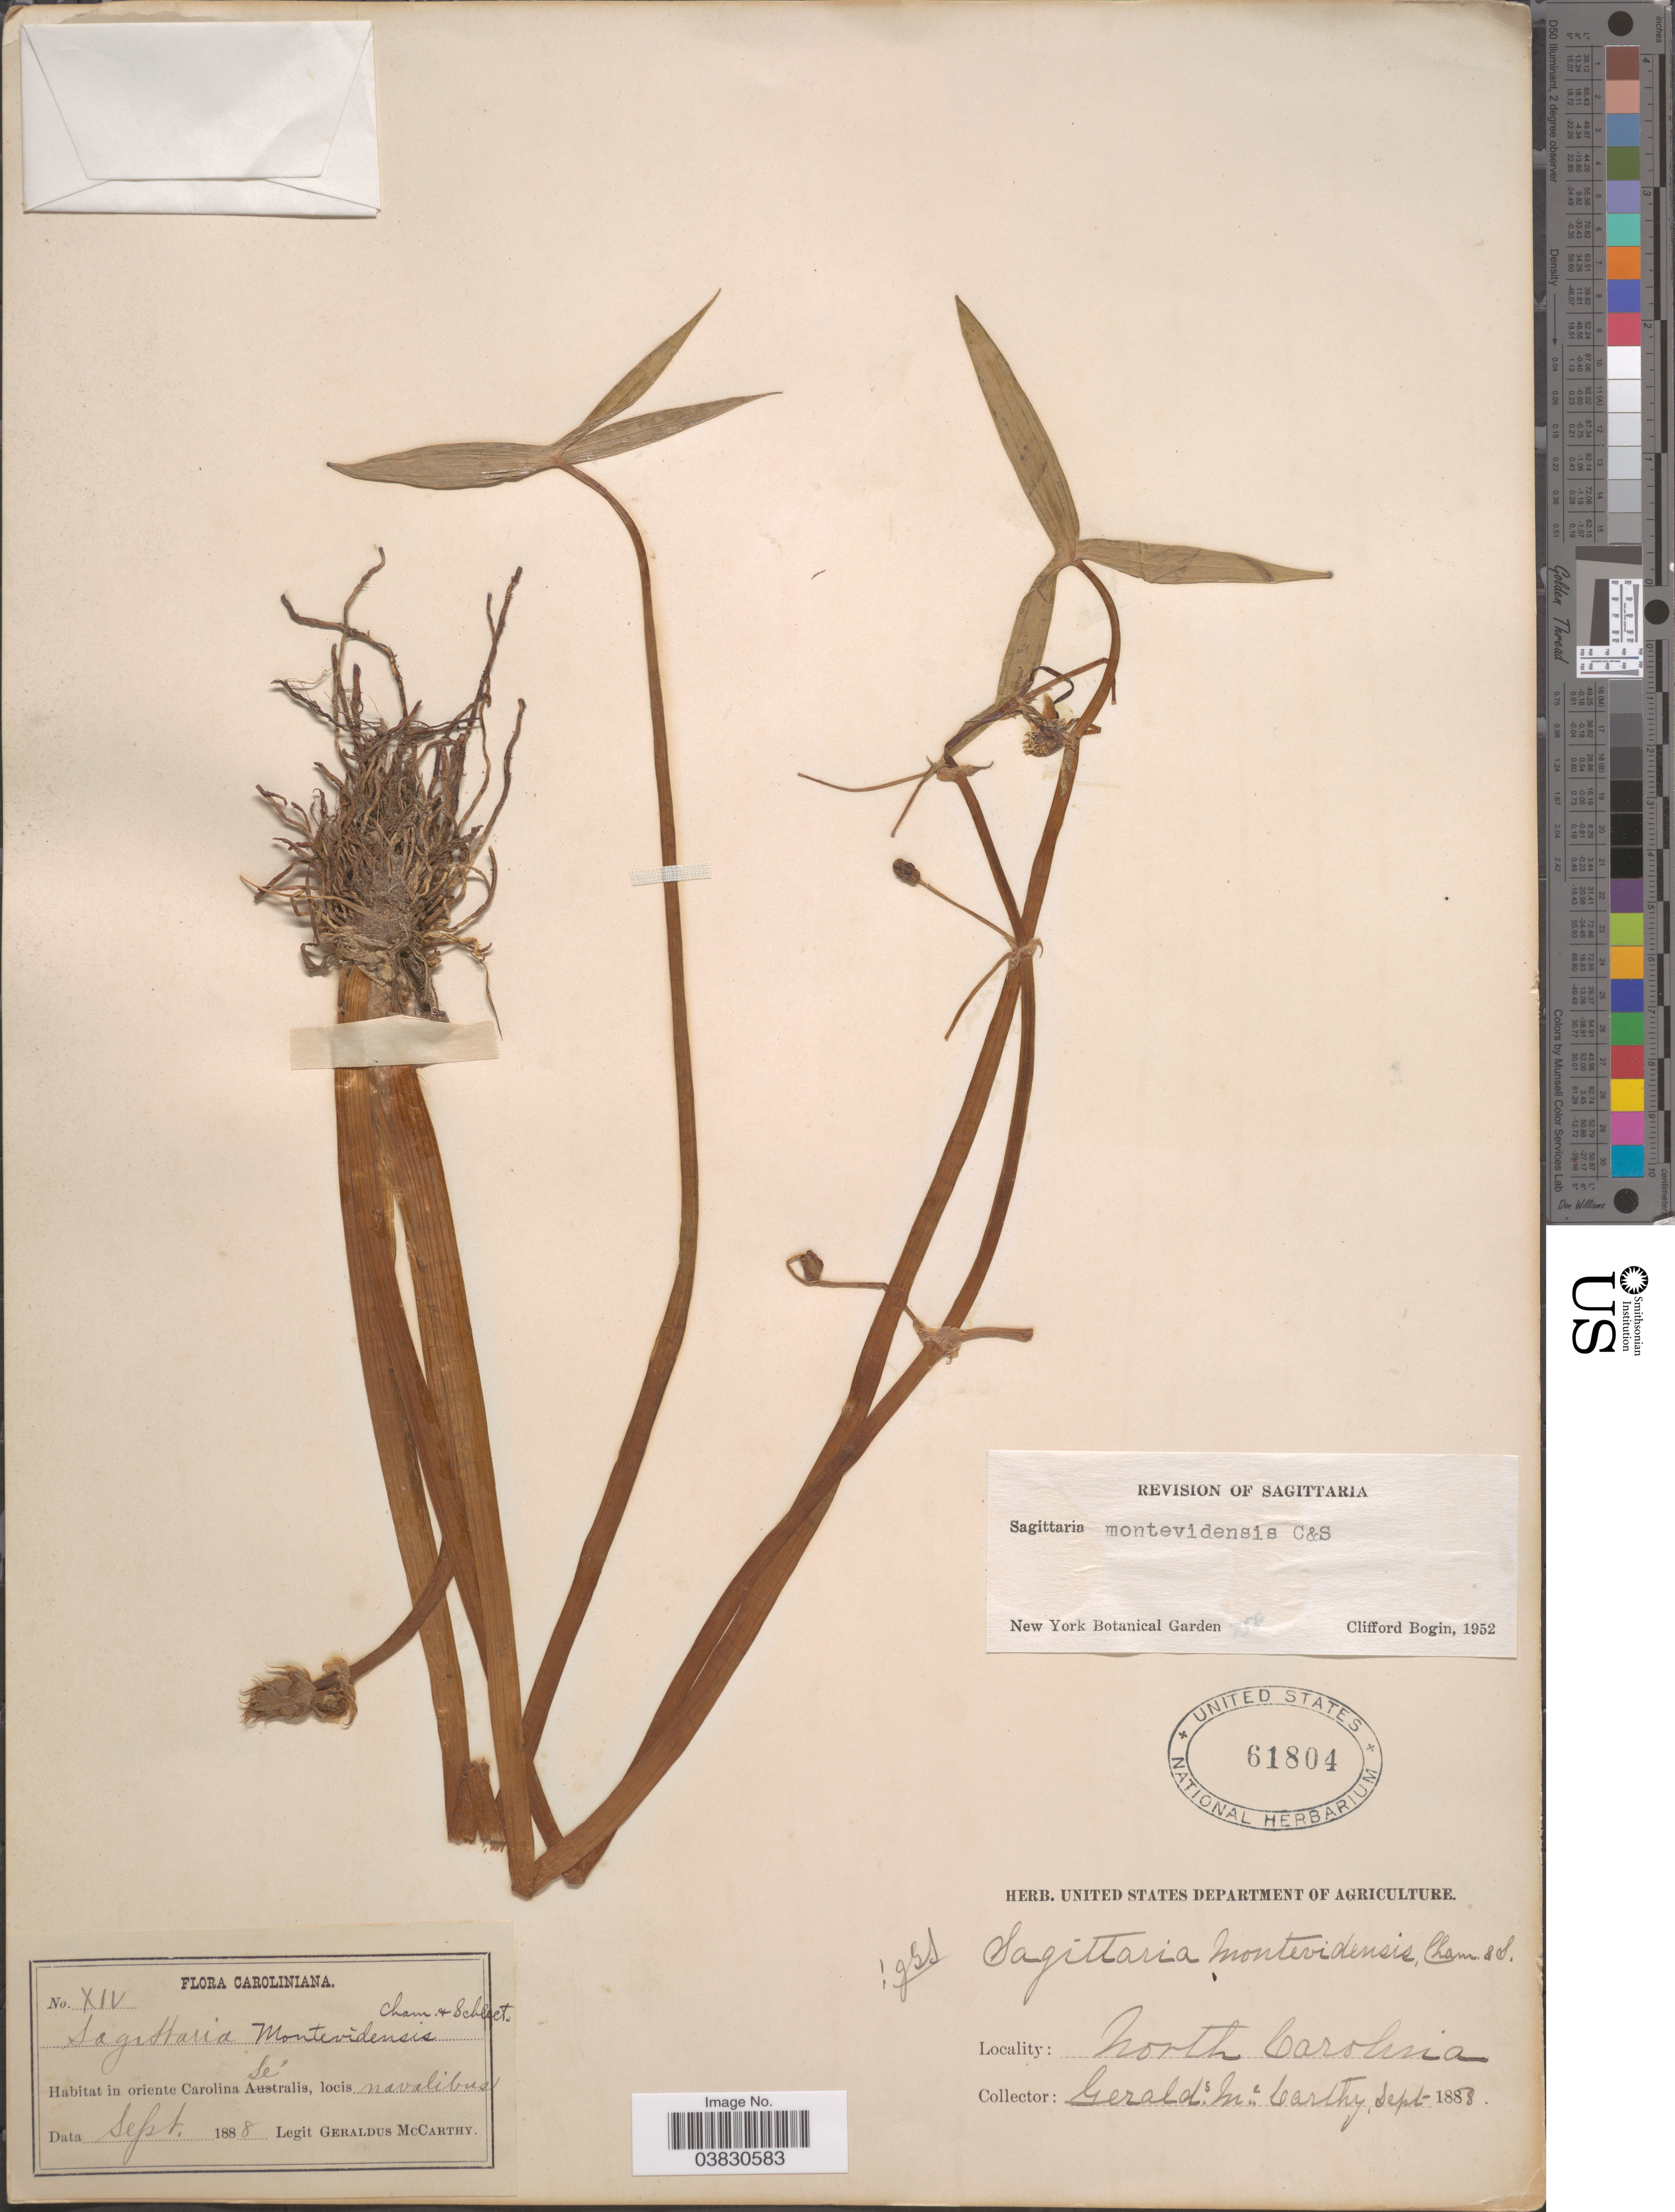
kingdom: Plantae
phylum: Tracheophyta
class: Liliopsida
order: Alismatales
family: Alismataceae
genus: Sagittaria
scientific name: Sagittaria montevidensis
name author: Cham. & Schltdl.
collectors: M. McCarthy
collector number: XIV?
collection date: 1888-09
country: United States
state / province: North Carolina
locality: In oriente Carolina Se, locis Navalibus.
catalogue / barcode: US 61804